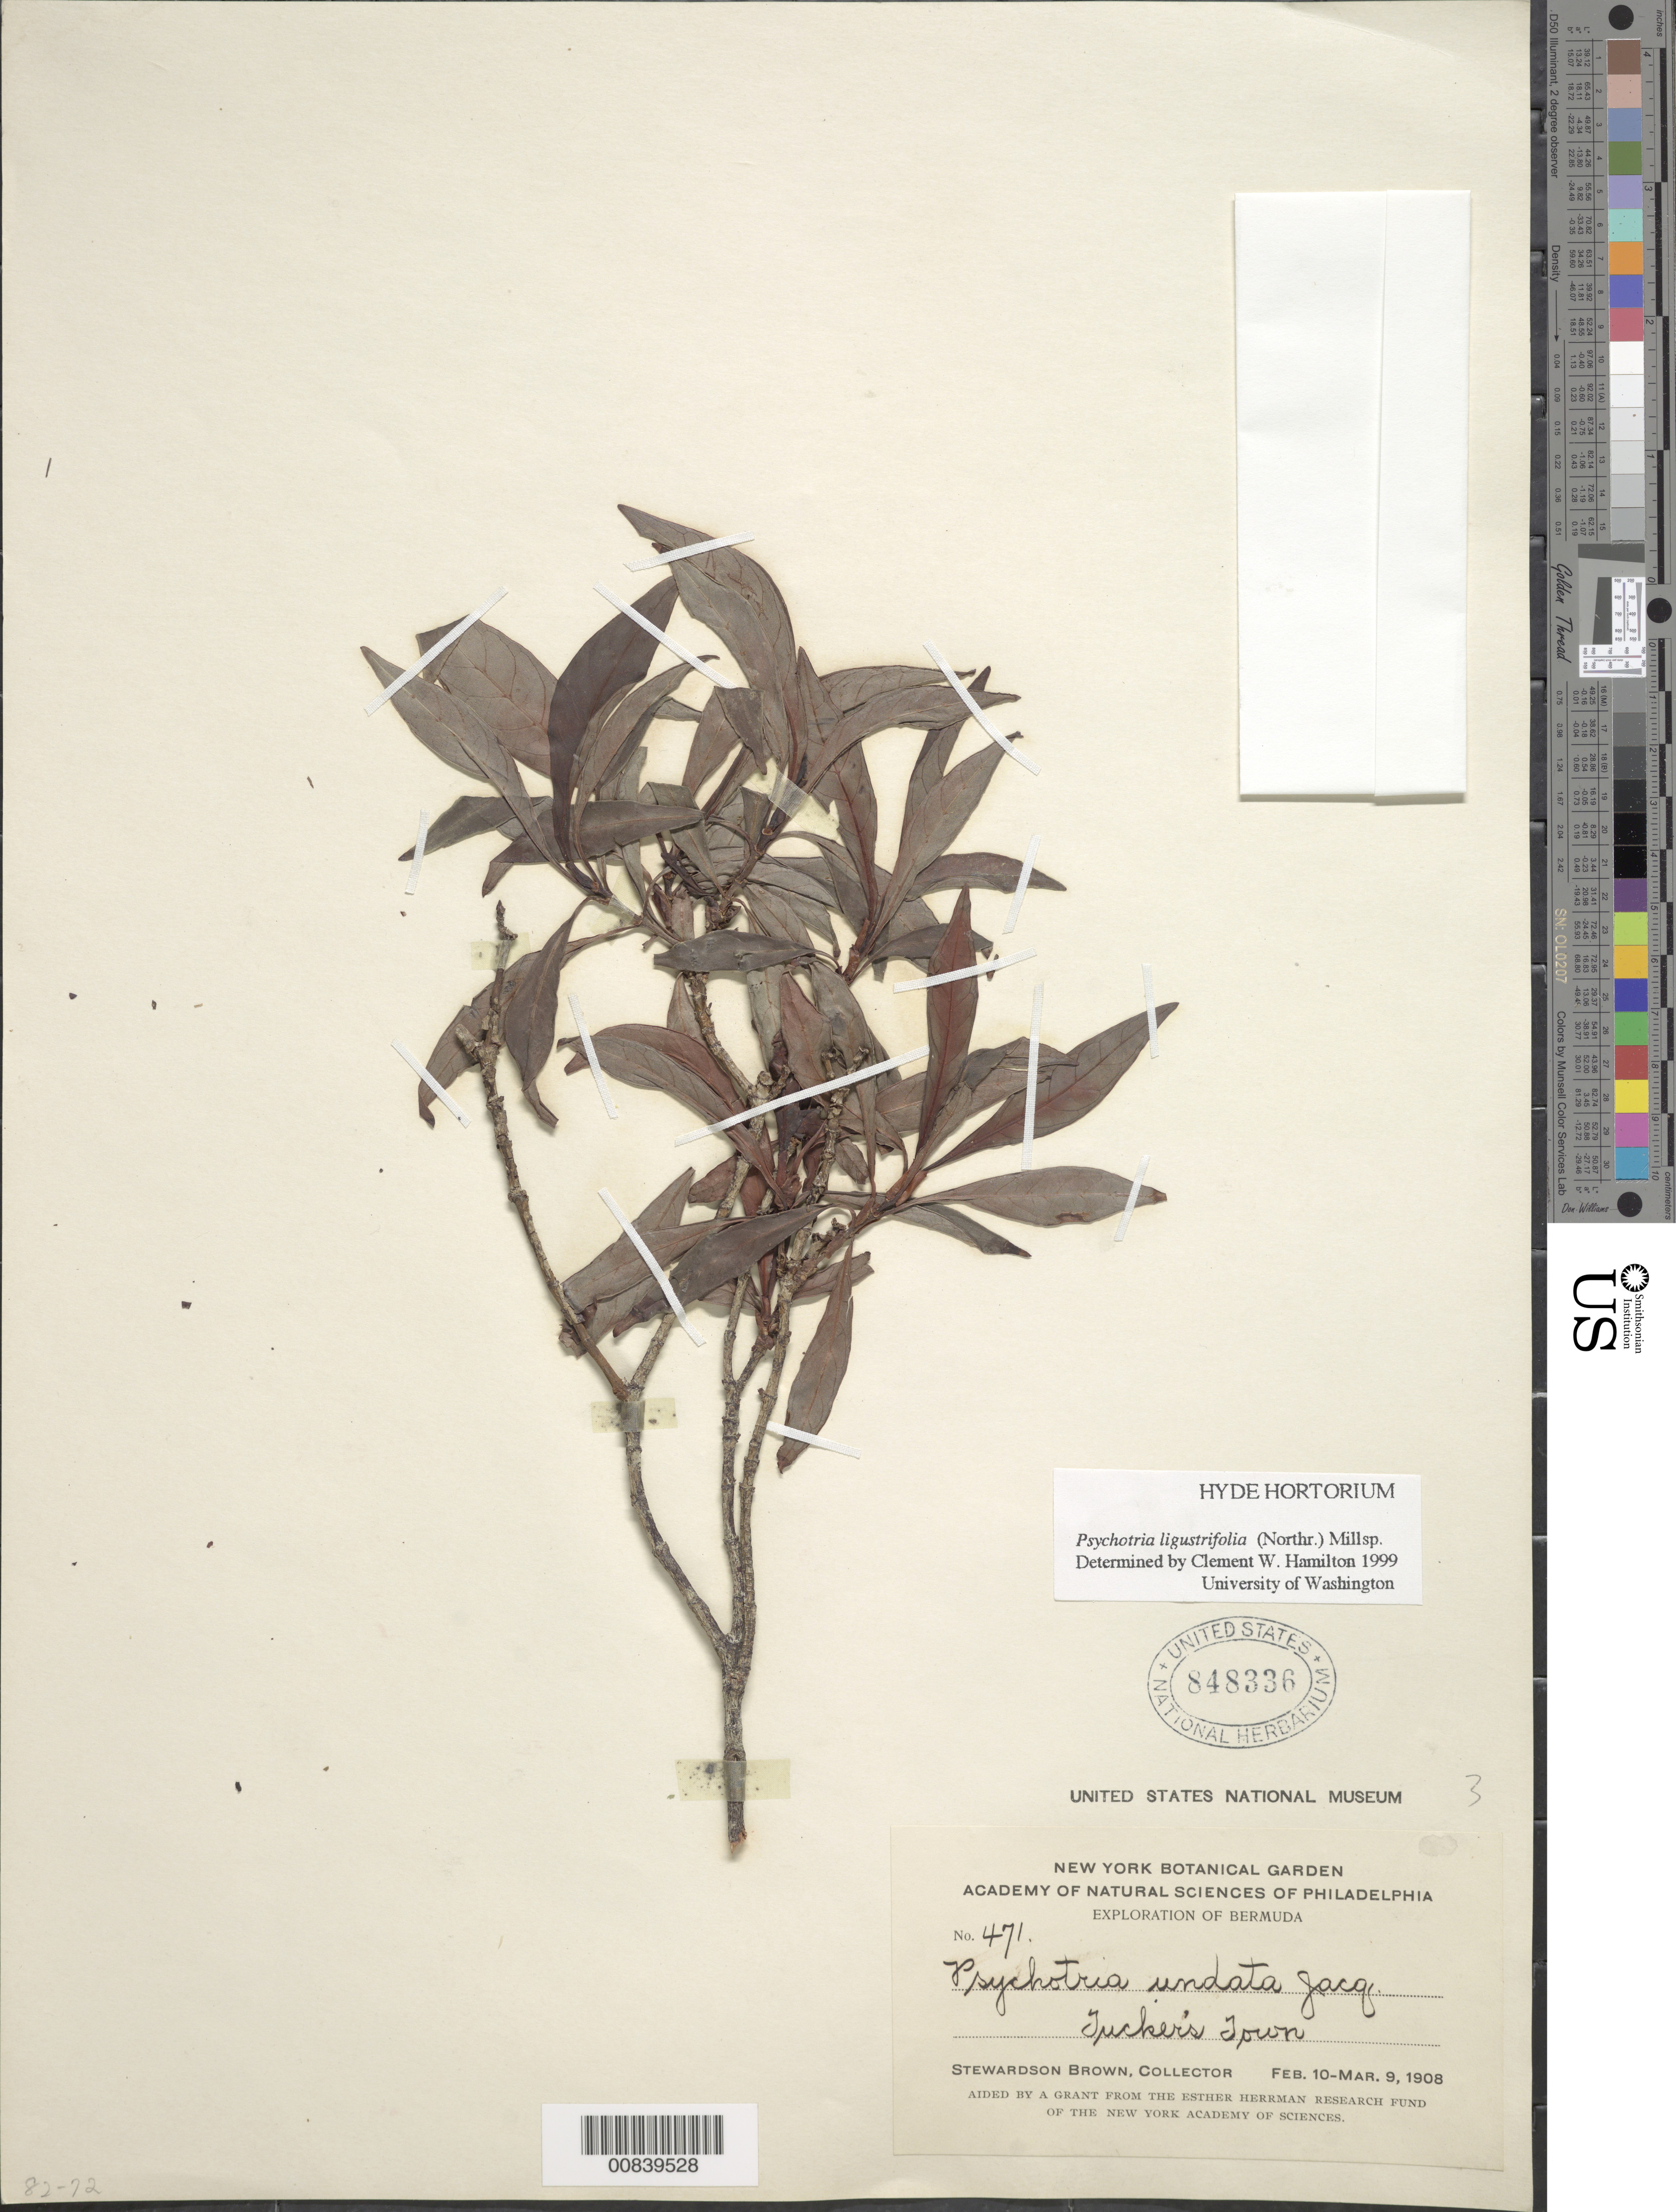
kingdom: Plantae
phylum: Tracheophyta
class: Magnoliopsida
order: Gentianales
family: Rubiaceae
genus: Psychotria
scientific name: Psychotria ligustrifolia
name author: (Northr.) Millsp.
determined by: Hamilton, C. W.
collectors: S. Brown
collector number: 471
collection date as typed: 10 Feb 1908 to 09 Mar 1908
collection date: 1908-02-10/1908-03-09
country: Bermuda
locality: Tucker's Town.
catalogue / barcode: US 848336